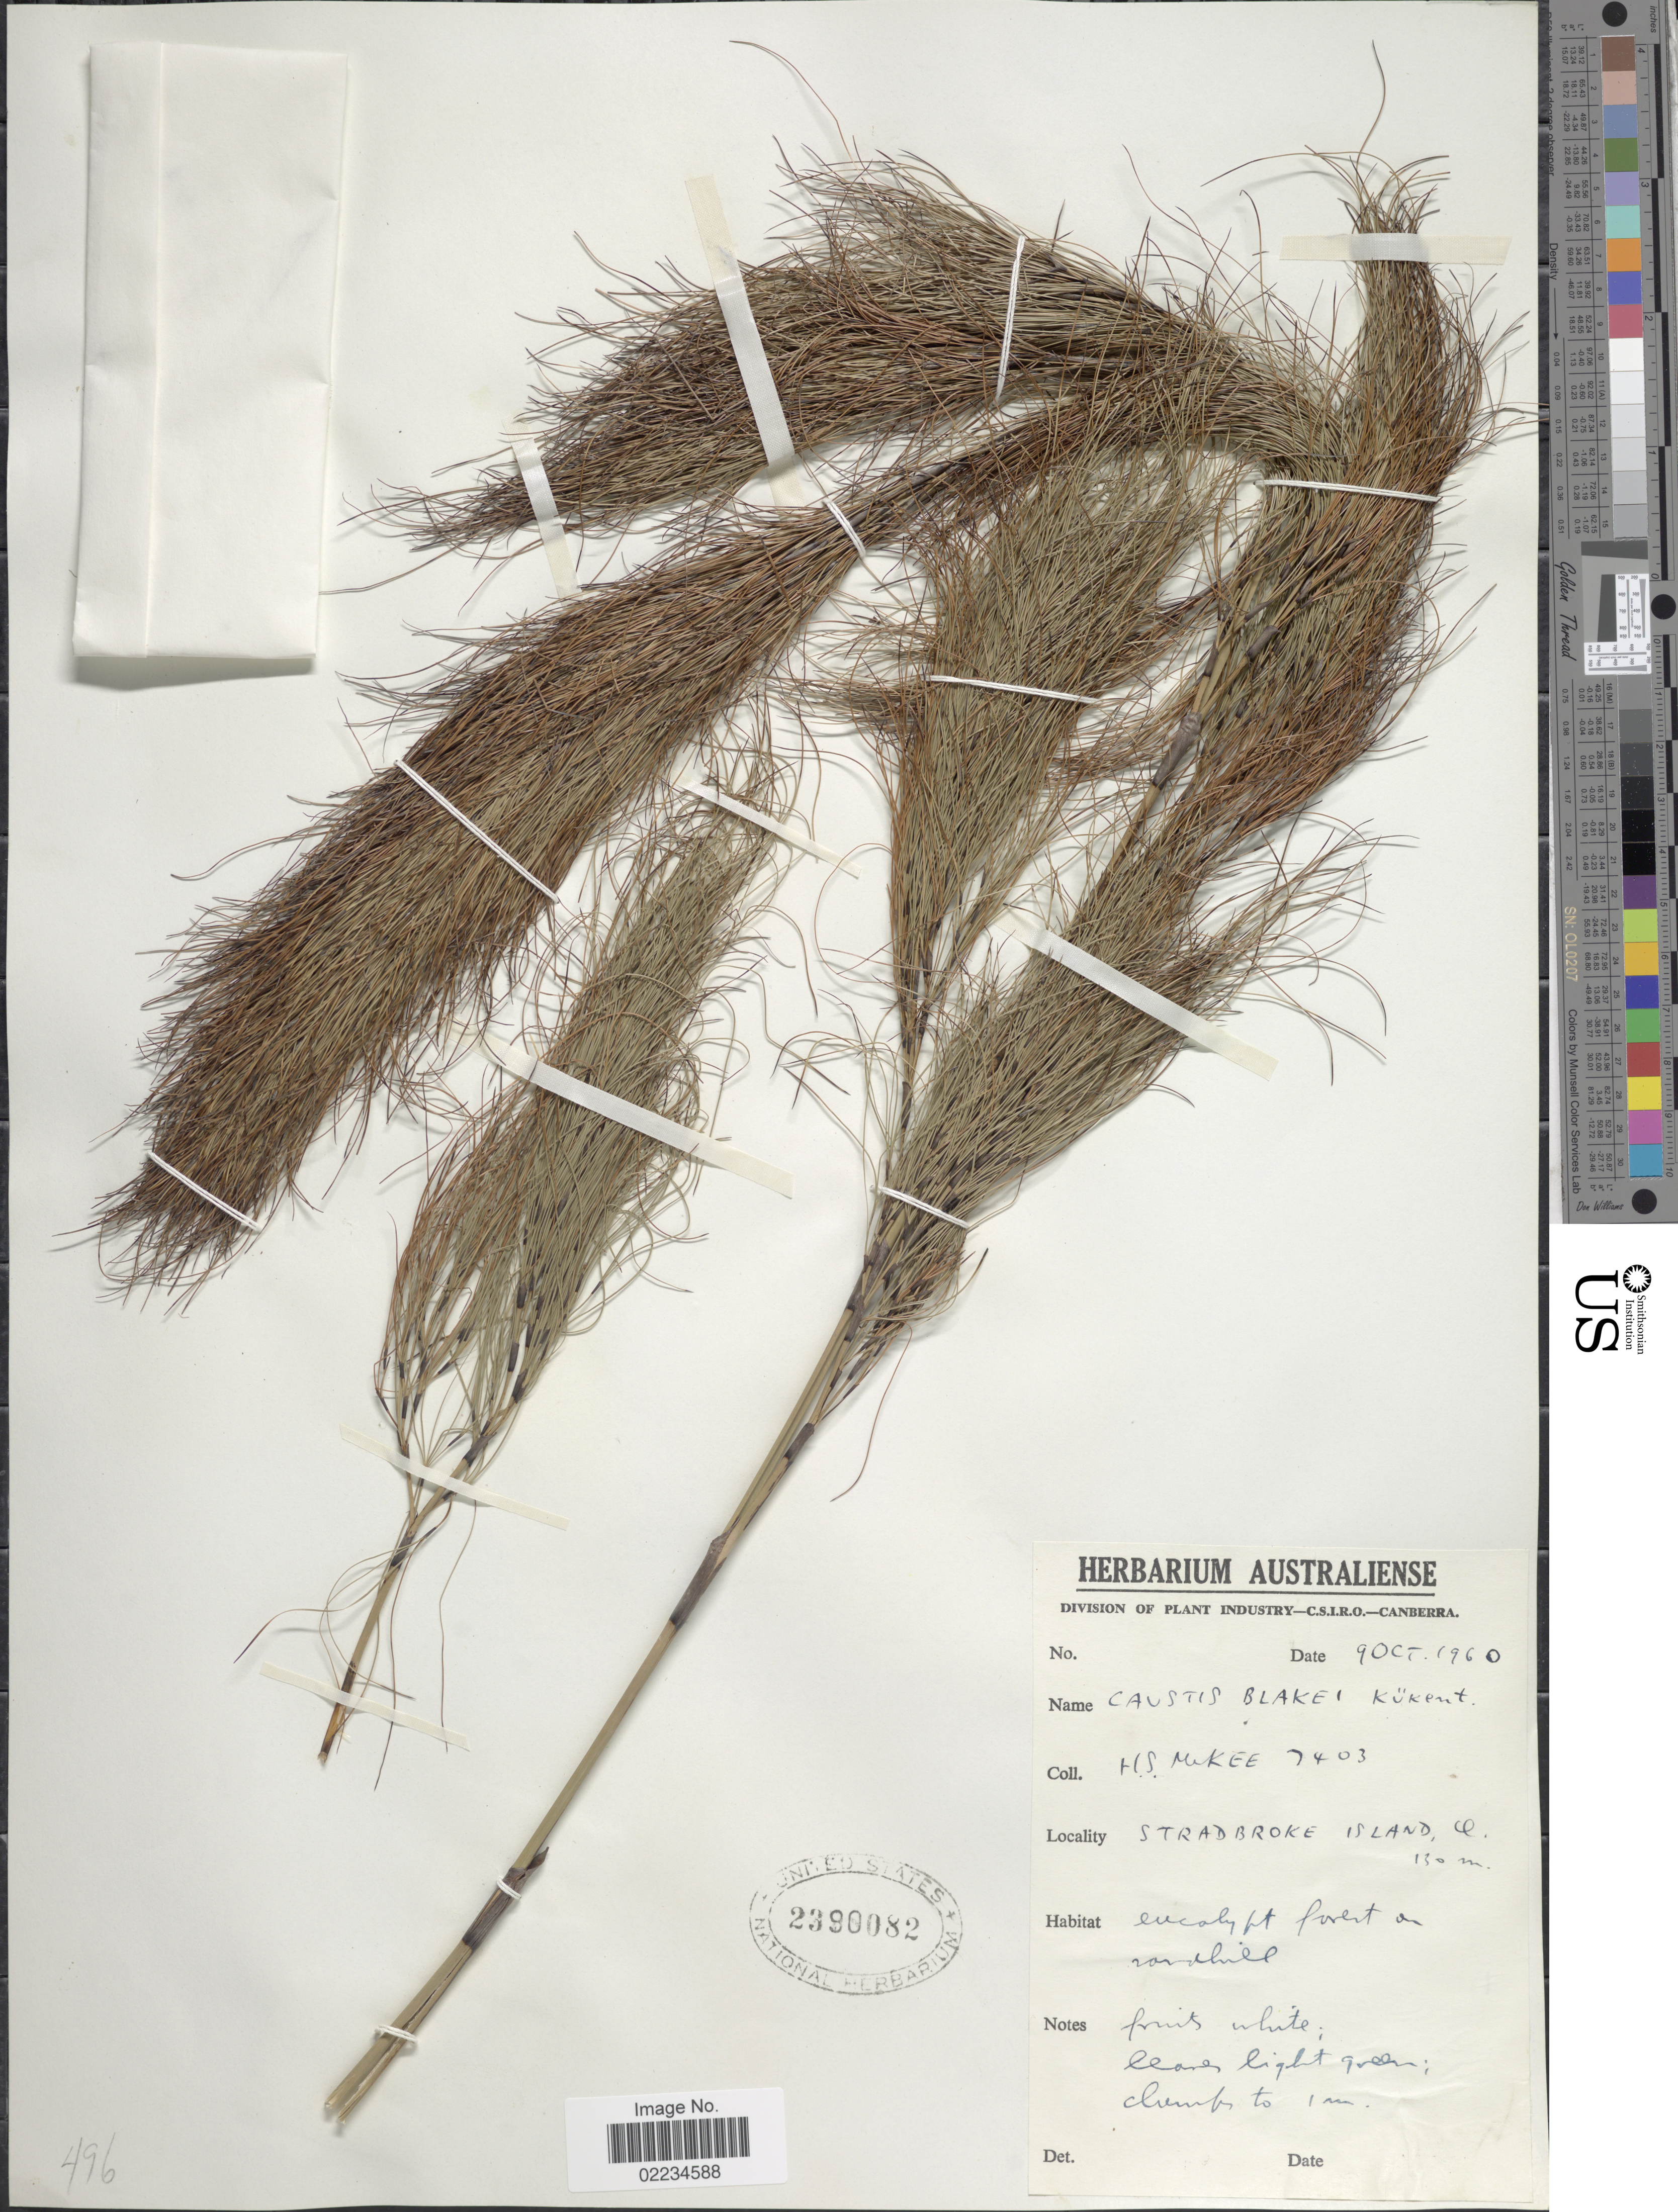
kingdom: Plantae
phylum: Tracheophyta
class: Liliopsida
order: Poales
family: Cyperaceae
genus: Caustis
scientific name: Caustis blakei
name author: Kük. ex S.T. Blake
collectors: H. S. McKee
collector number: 7403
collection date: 1960-10-09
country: Australia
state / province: Queensland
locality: Stradbroke Island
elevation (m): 130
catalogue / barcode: US 2390082